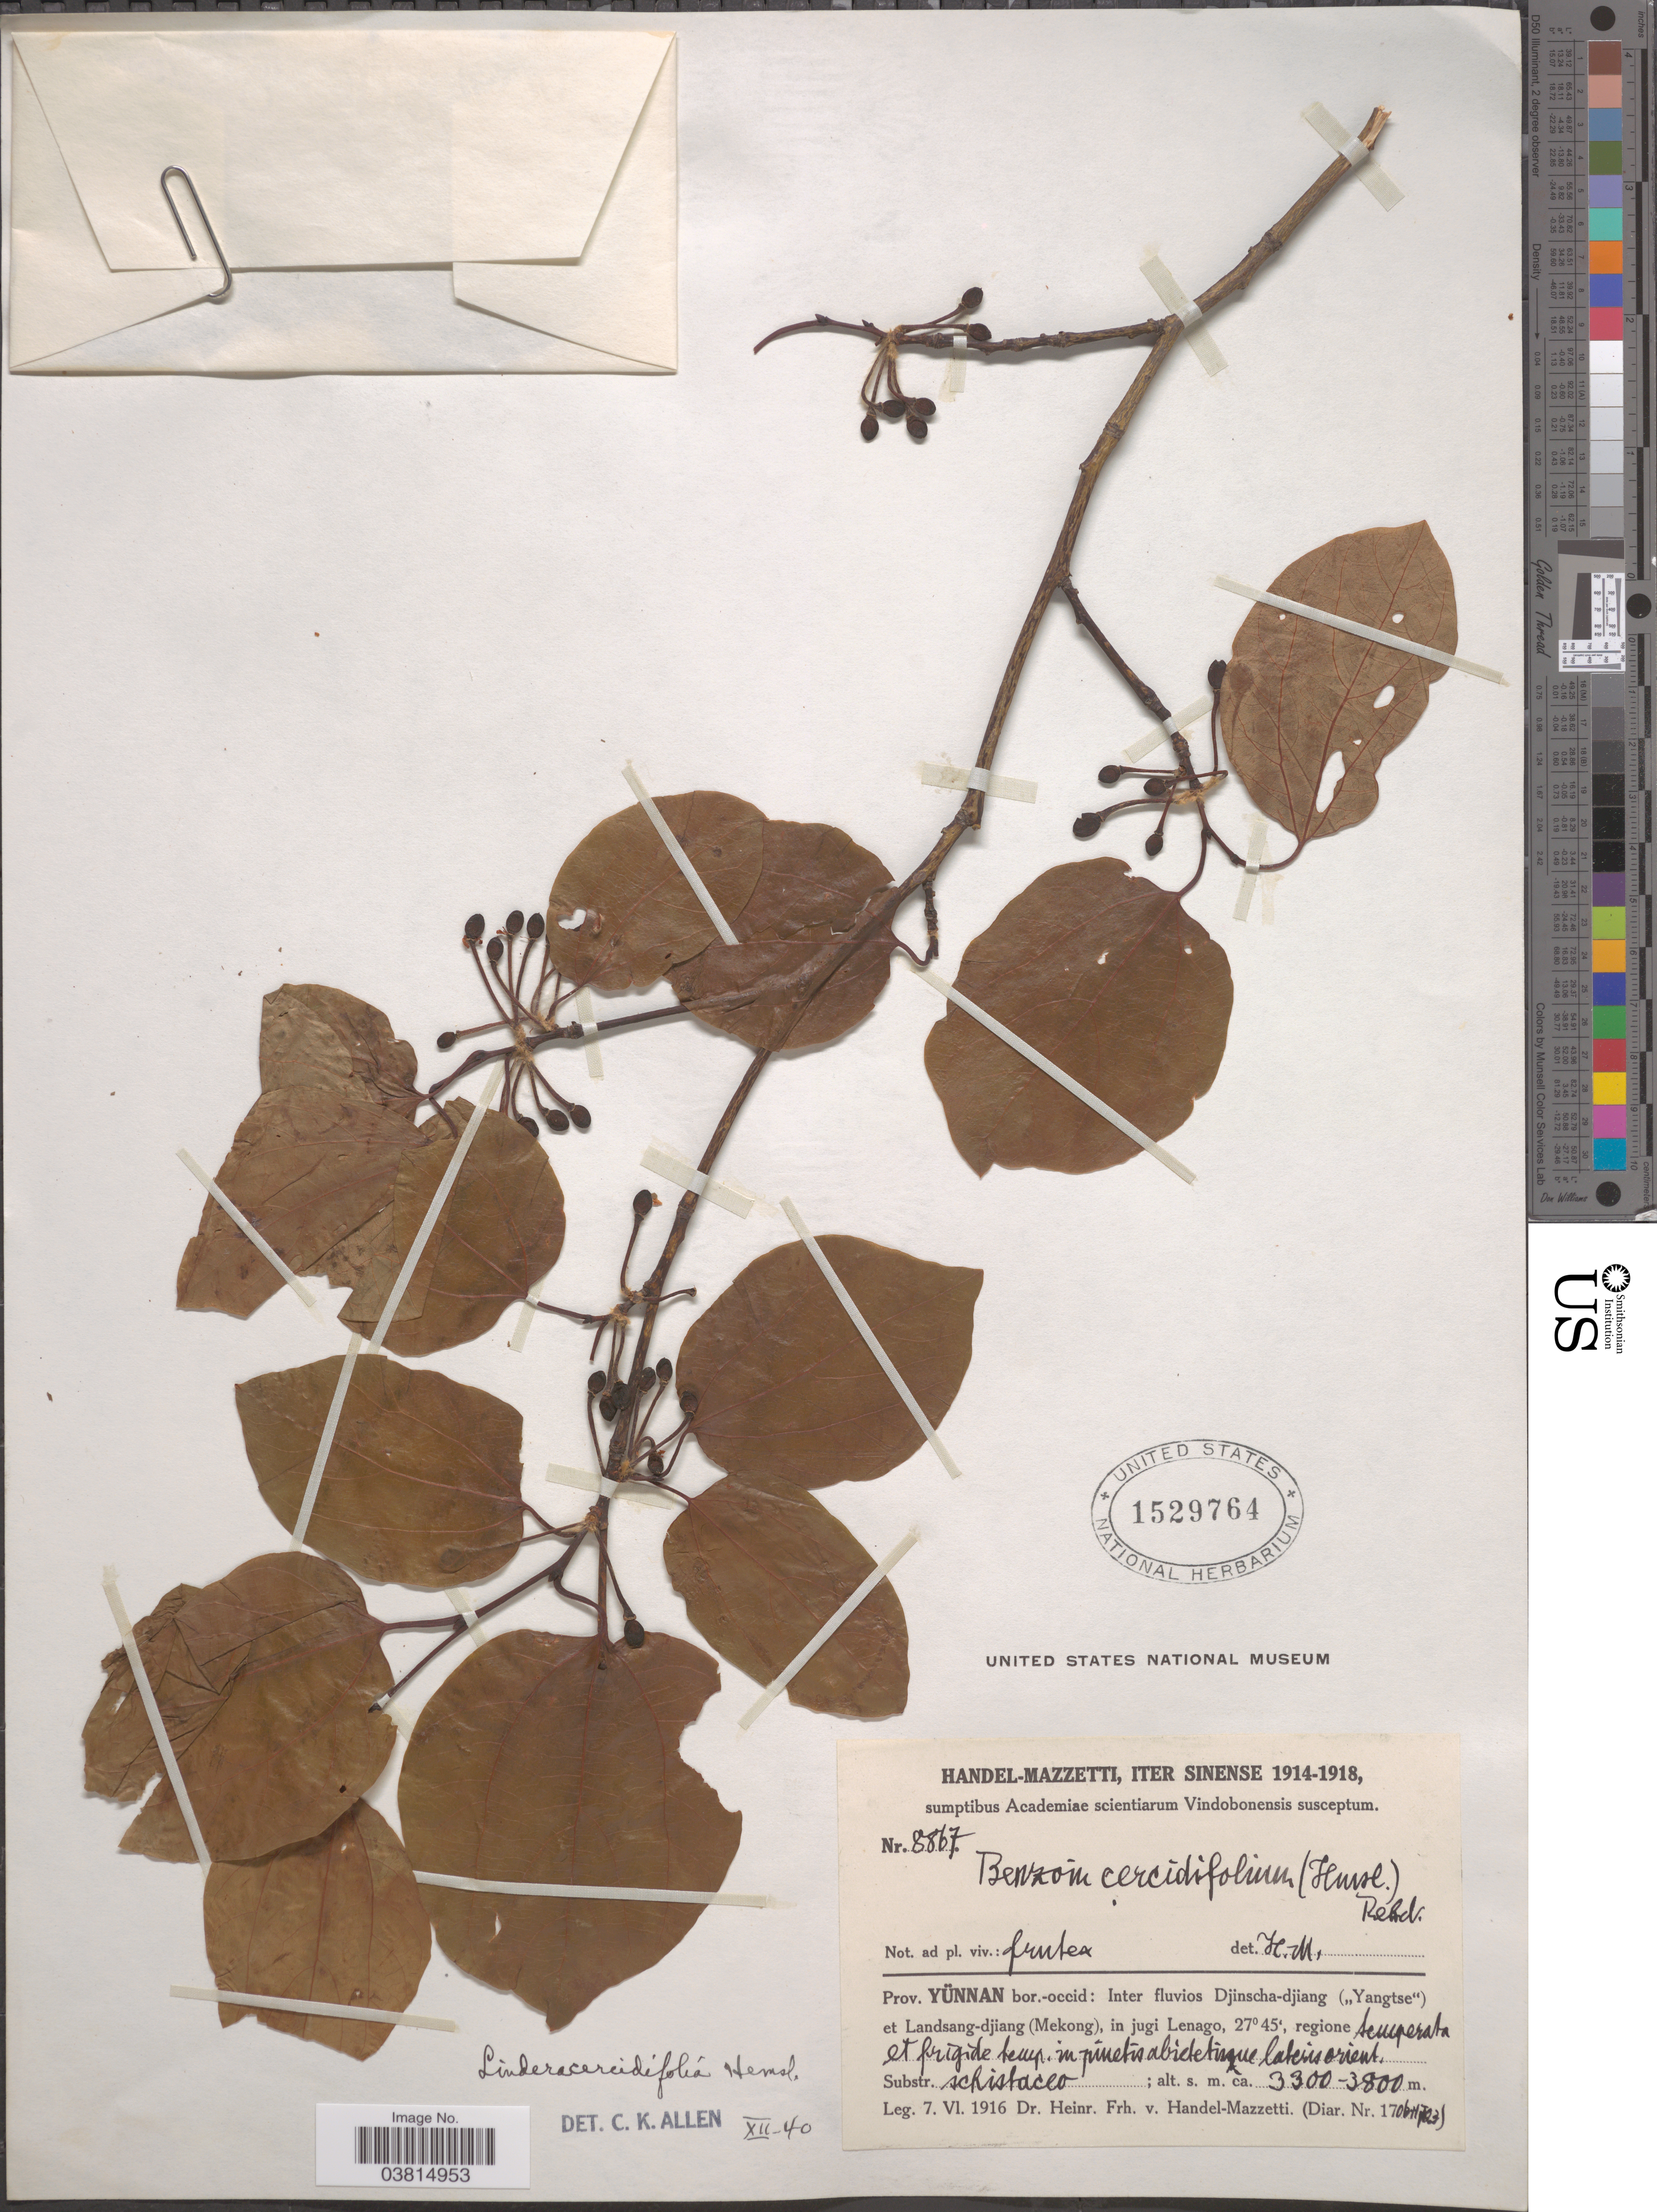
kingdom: Plantae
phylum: Tracheophyta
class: Magnoliopsida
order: Laurales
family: Lauraceae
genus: Lindera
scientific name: Lindera cercidifolia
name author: Hemsl.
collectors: H. Handel-Mazzetti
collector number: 8867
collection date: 1916-06-07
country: China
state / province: Yunnan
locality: Yünnan bor.-occid: Inter fluvios Djinscha-djiang ("Yangtse") et Landsang-djiang (Mekong), in jugi Lenago.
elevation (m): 3300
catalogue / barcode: US 1529764